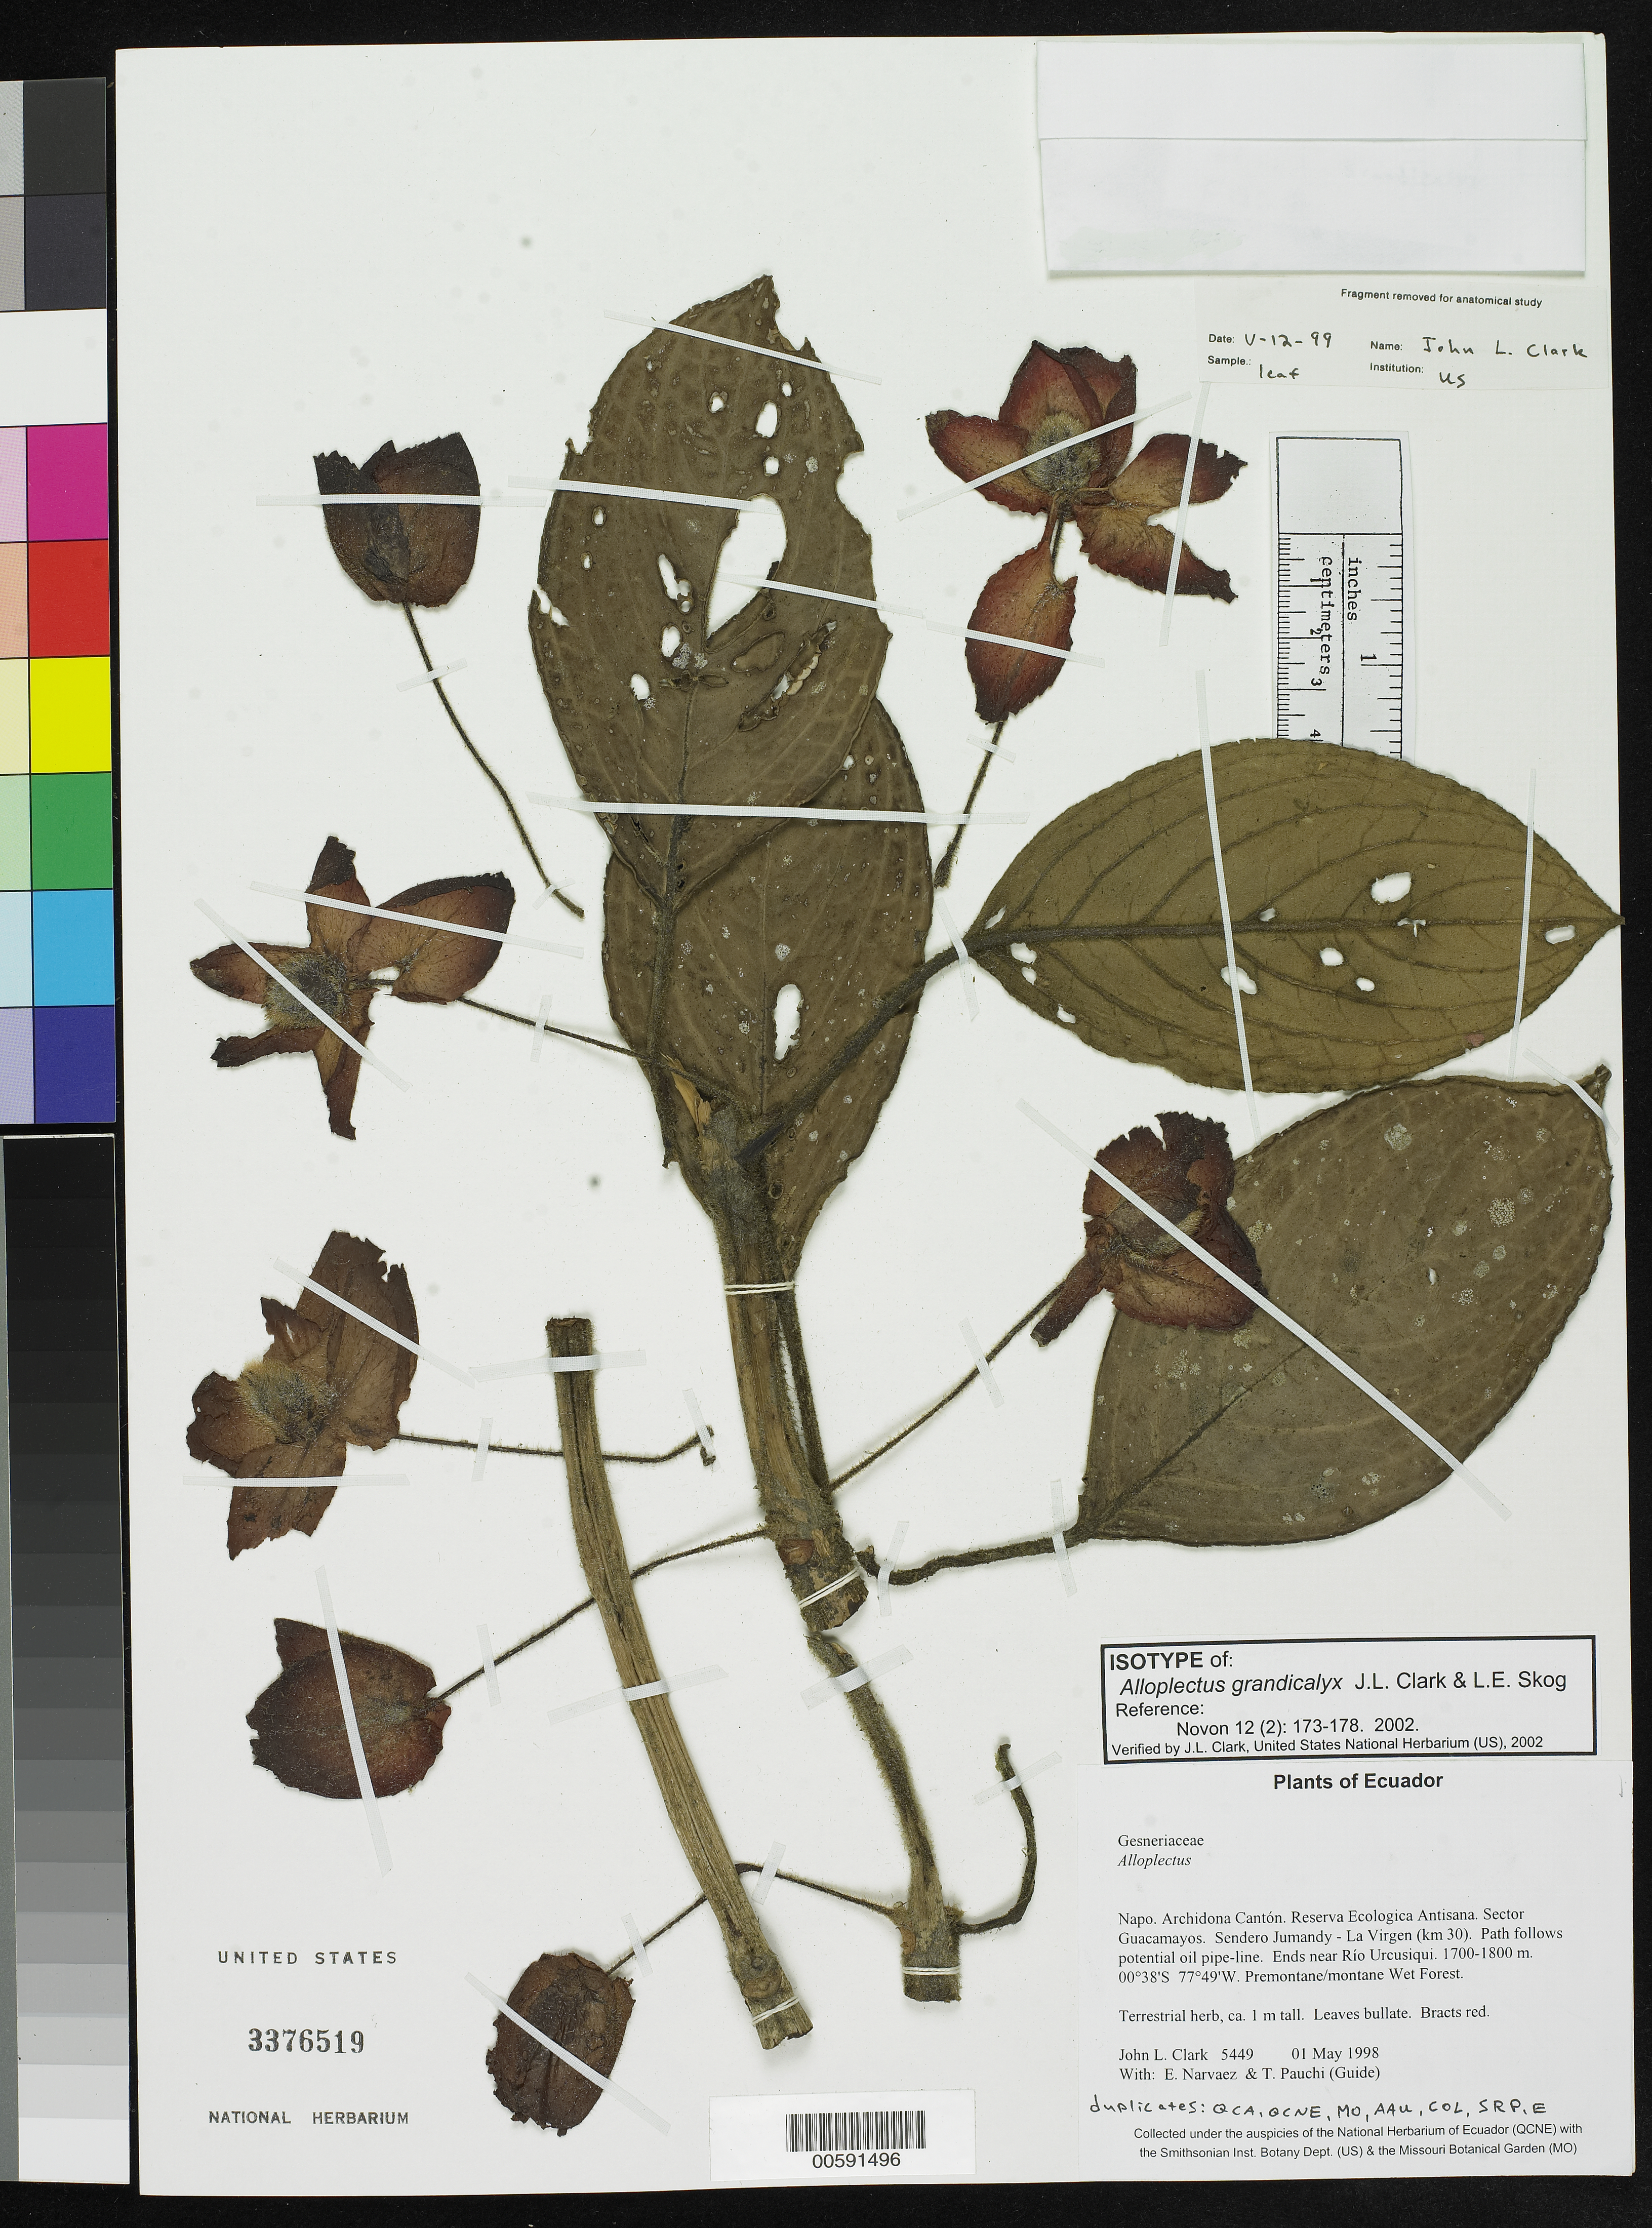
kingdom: Plantae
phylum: Tracheophyta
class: Magnoliopsida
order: Lamiales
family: Gesneriaceae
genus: Alloplectus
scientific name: Alloplectus grandicalyx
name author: J.L. Clark & L.E. Skog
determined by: Clark, J. L., (SEL), The Marie Selby Botanical Garden (UNITED STATES)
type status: Isotype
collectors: J. L. Clark, E. Narváez & T. Pauchi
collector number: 5449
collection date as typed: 01 May 1998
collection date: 1998-05-01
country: Ecuador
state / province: Napo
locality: Napo. Archidona Cantón. Reserva Ecologica Antisana. Sector Guacamayos. Sendero Jumandy - La Virgen (km 30). Path follows potential oil pipe-line. Ends near Río Urcusiqui.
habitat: Premontane/montane wet forest.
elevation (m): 1700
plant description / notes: Holotype at QCNE.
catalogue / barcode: US 3376519